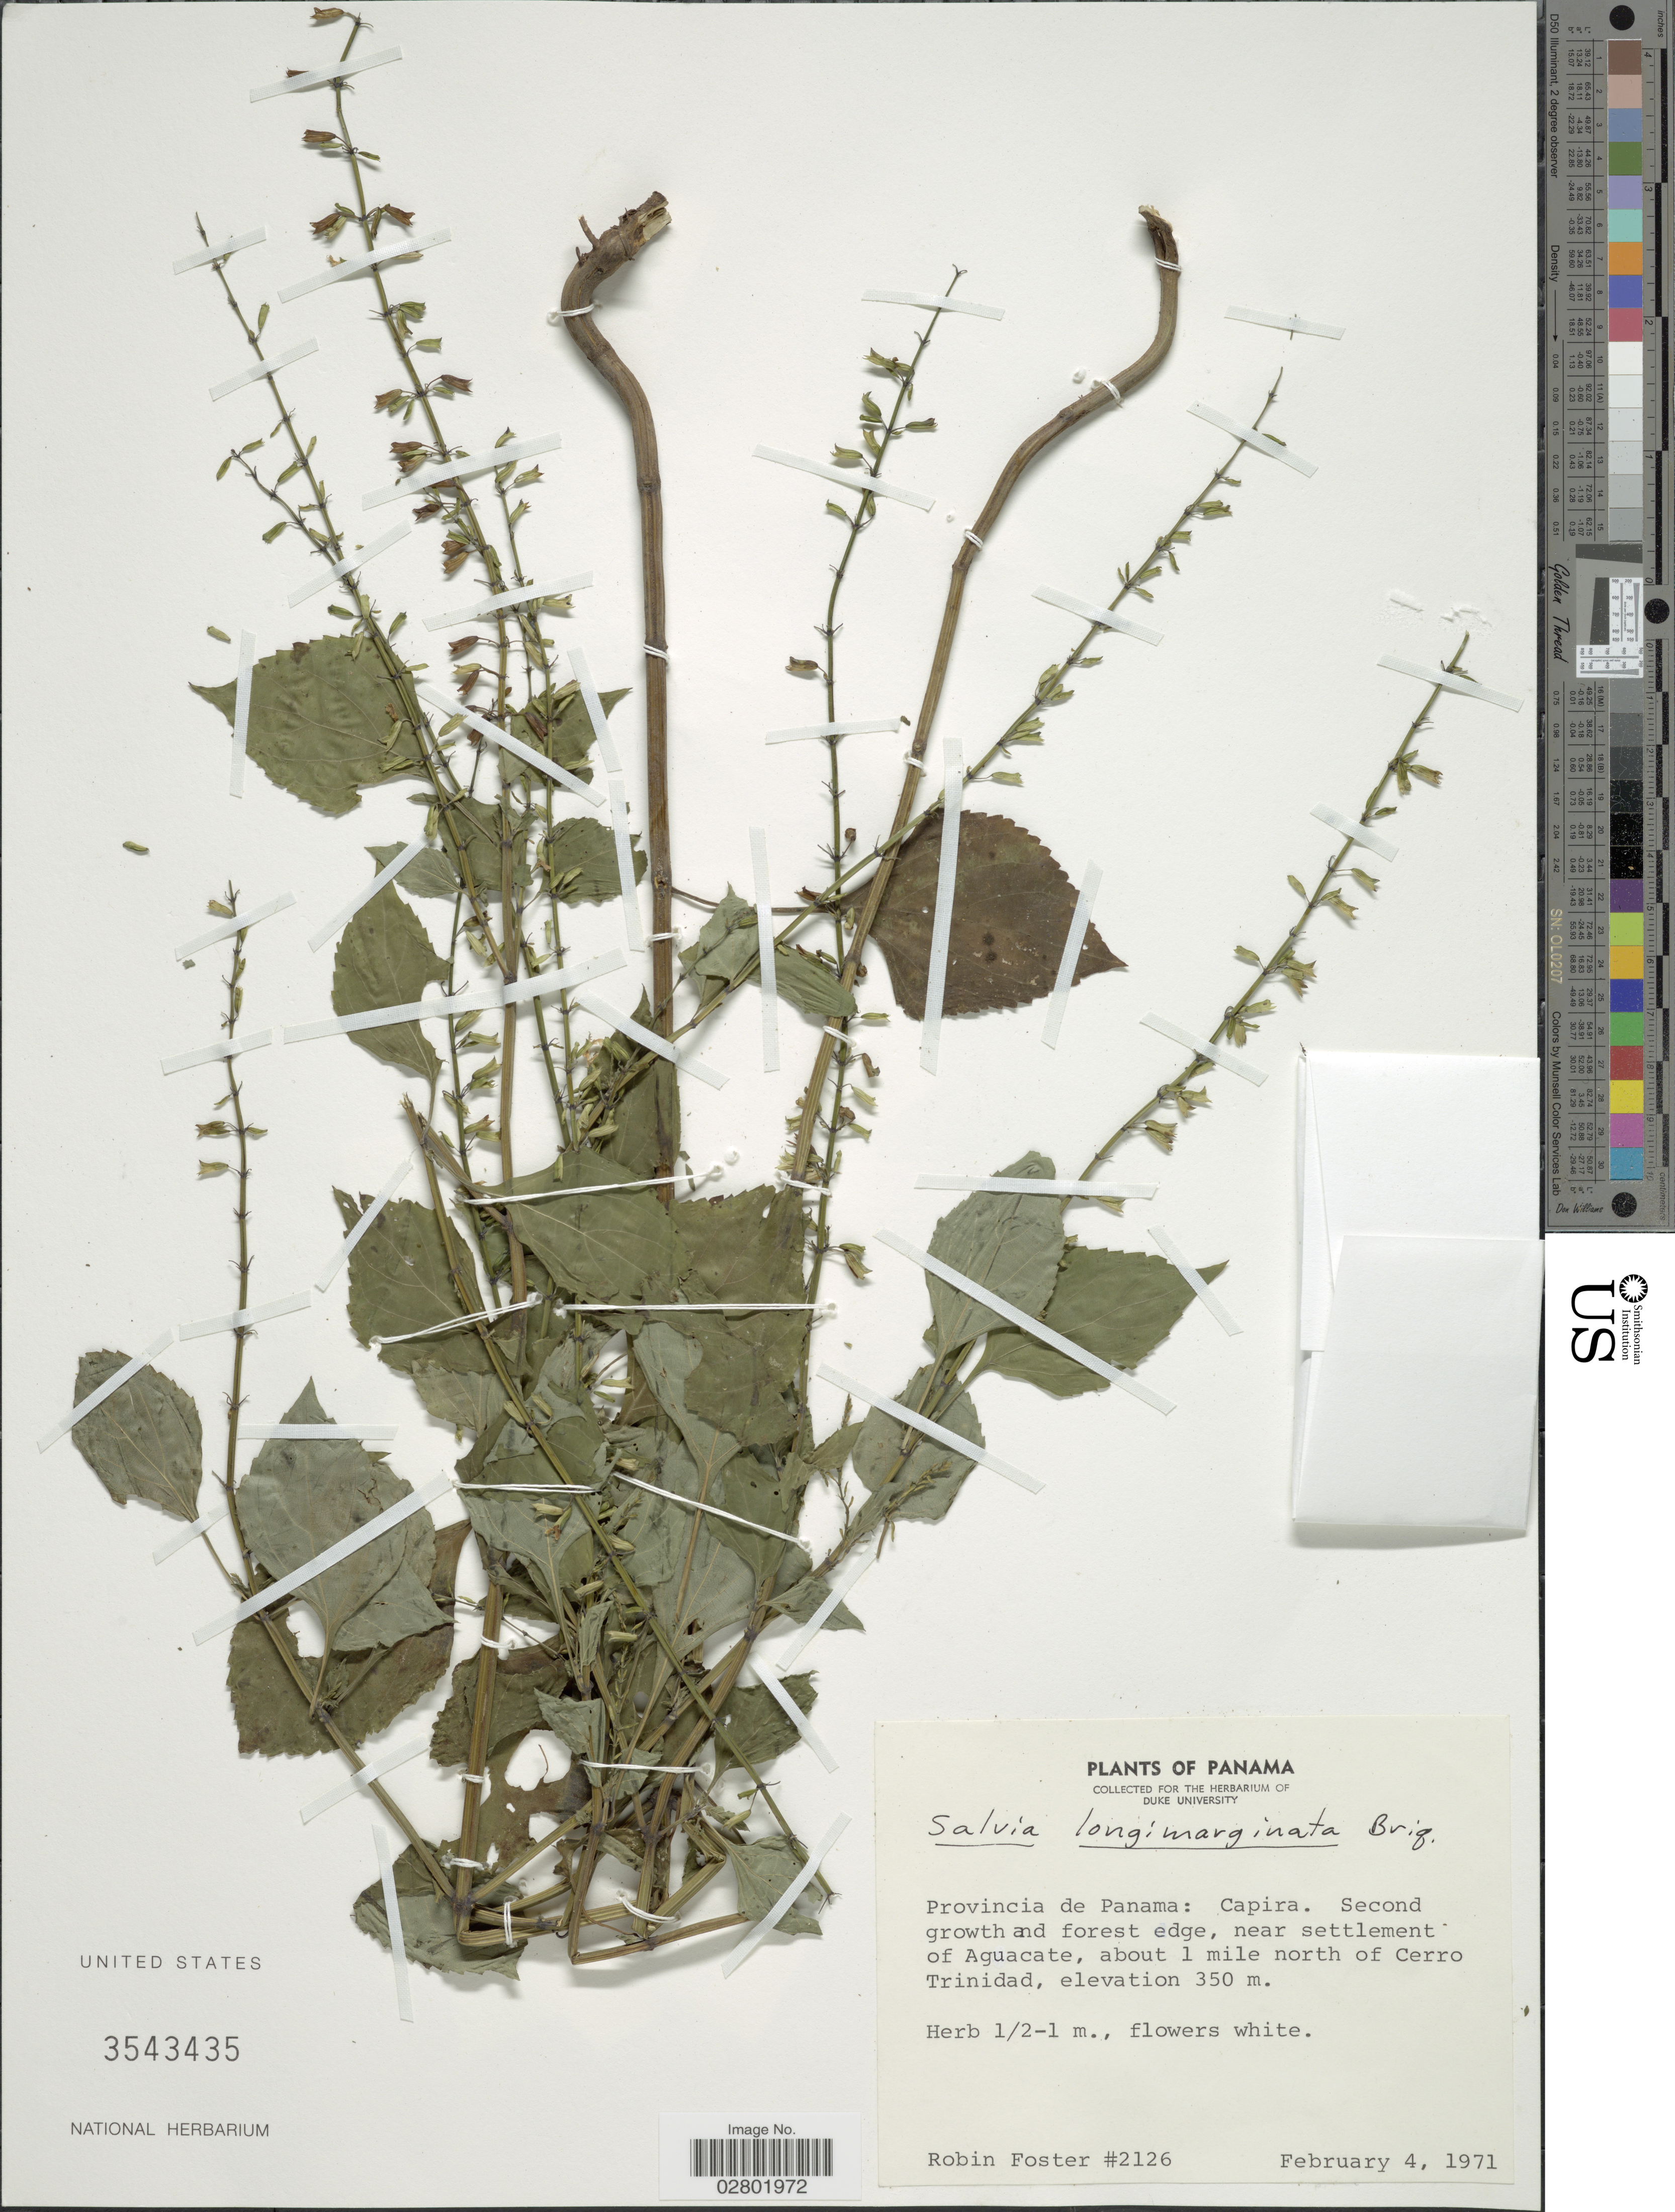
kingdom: Plantae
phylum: Tracheophyta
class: Magnoliopsida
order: Lamiales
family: Lamiaceae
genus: Salvia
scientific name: Salvia longimarginata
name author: Briq.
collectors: R. B. Foster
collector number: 2126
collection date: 1971-02-04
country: Panama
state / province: Panamá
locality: Capira, near settlement of Aguacate, about 1 mile north of Cerro Trinidad.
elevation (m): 350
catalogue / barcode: US 3543435